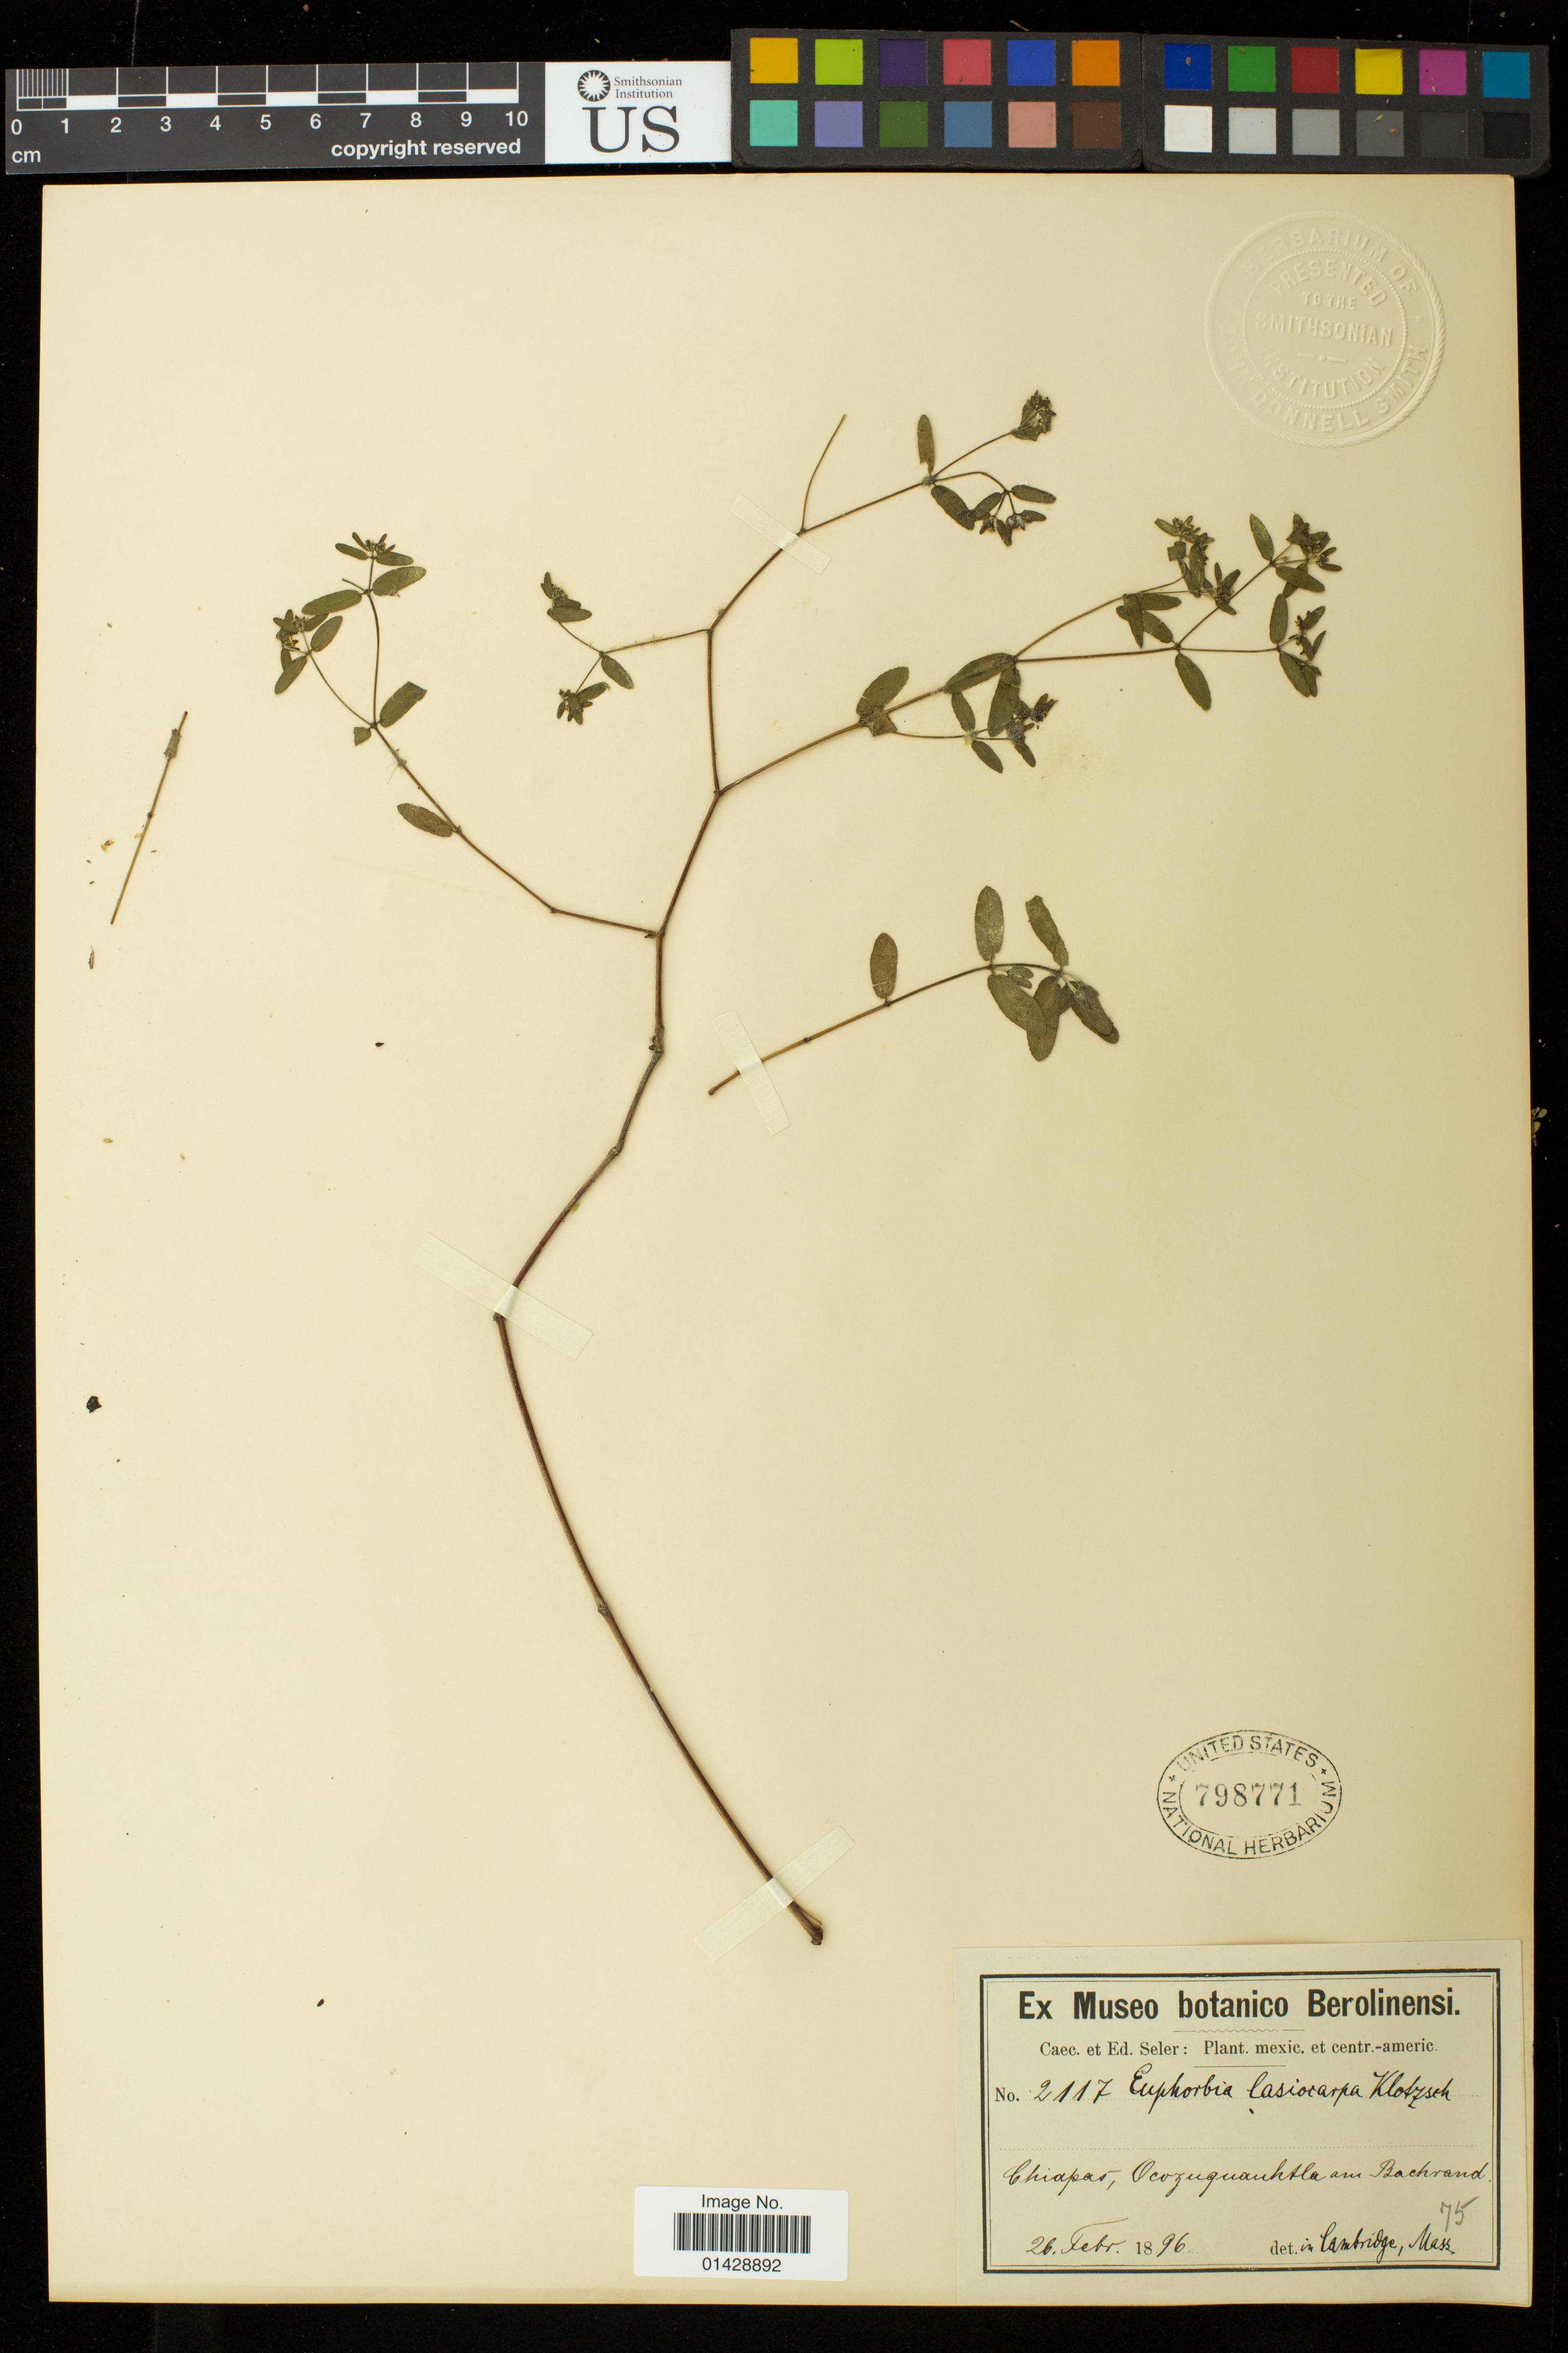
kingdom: Plantae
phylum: Tracheophyta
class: Magnoliopsida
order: Malpighiales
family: Euphorbiaceae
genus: Euphorbia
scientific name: Euphorbia lasiocarpa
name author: Klotzsch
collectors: E. G. Seler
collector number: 2117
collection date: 1896-02-26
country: Mexico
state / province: Chiapas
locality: Ocozuquanhtla am Bachrand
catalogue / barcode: US 798771